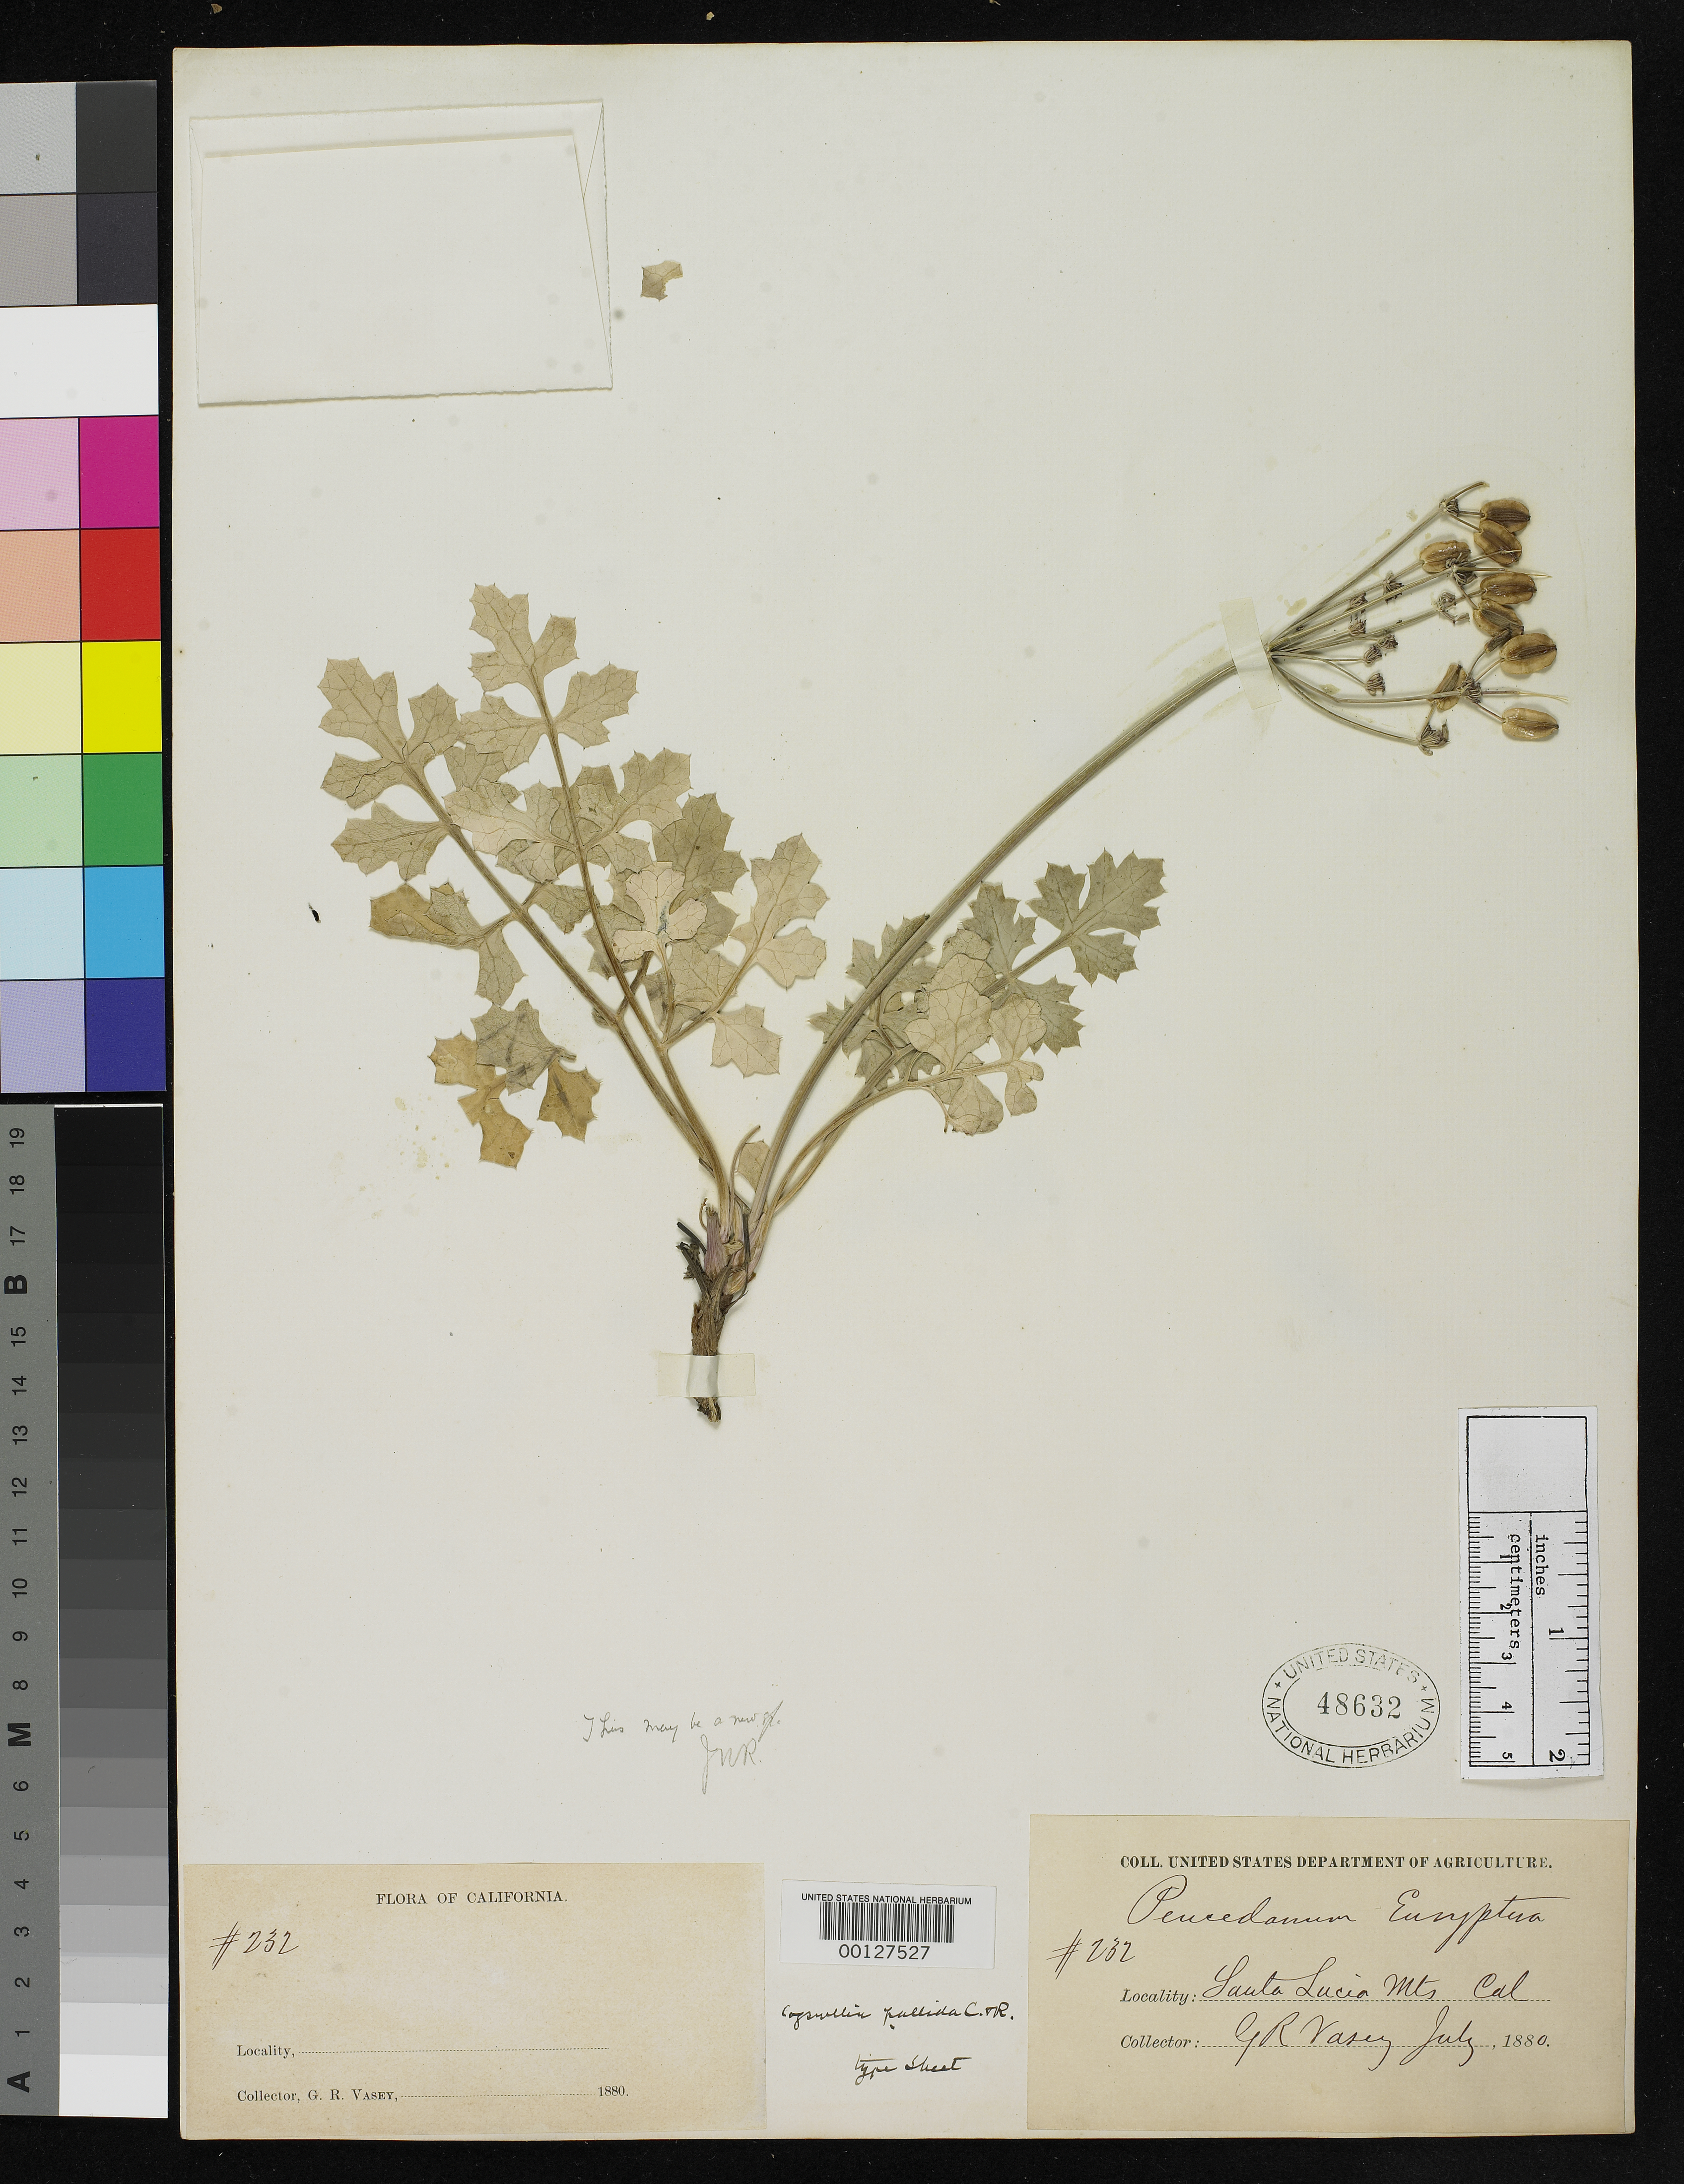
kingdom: Plantae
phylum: Tracheophyta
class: Magnoliopsida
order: Apiales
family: Apiaceae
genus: Euryptera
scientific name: Euryptera pallida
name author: J.M. Coult. & Rose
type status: Holotype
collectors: G. R. Vasey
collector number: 232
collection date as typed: Jul 1880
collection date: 1880-07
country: United States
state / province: California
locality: Santa Lucia Mts.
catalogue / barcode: US 48632